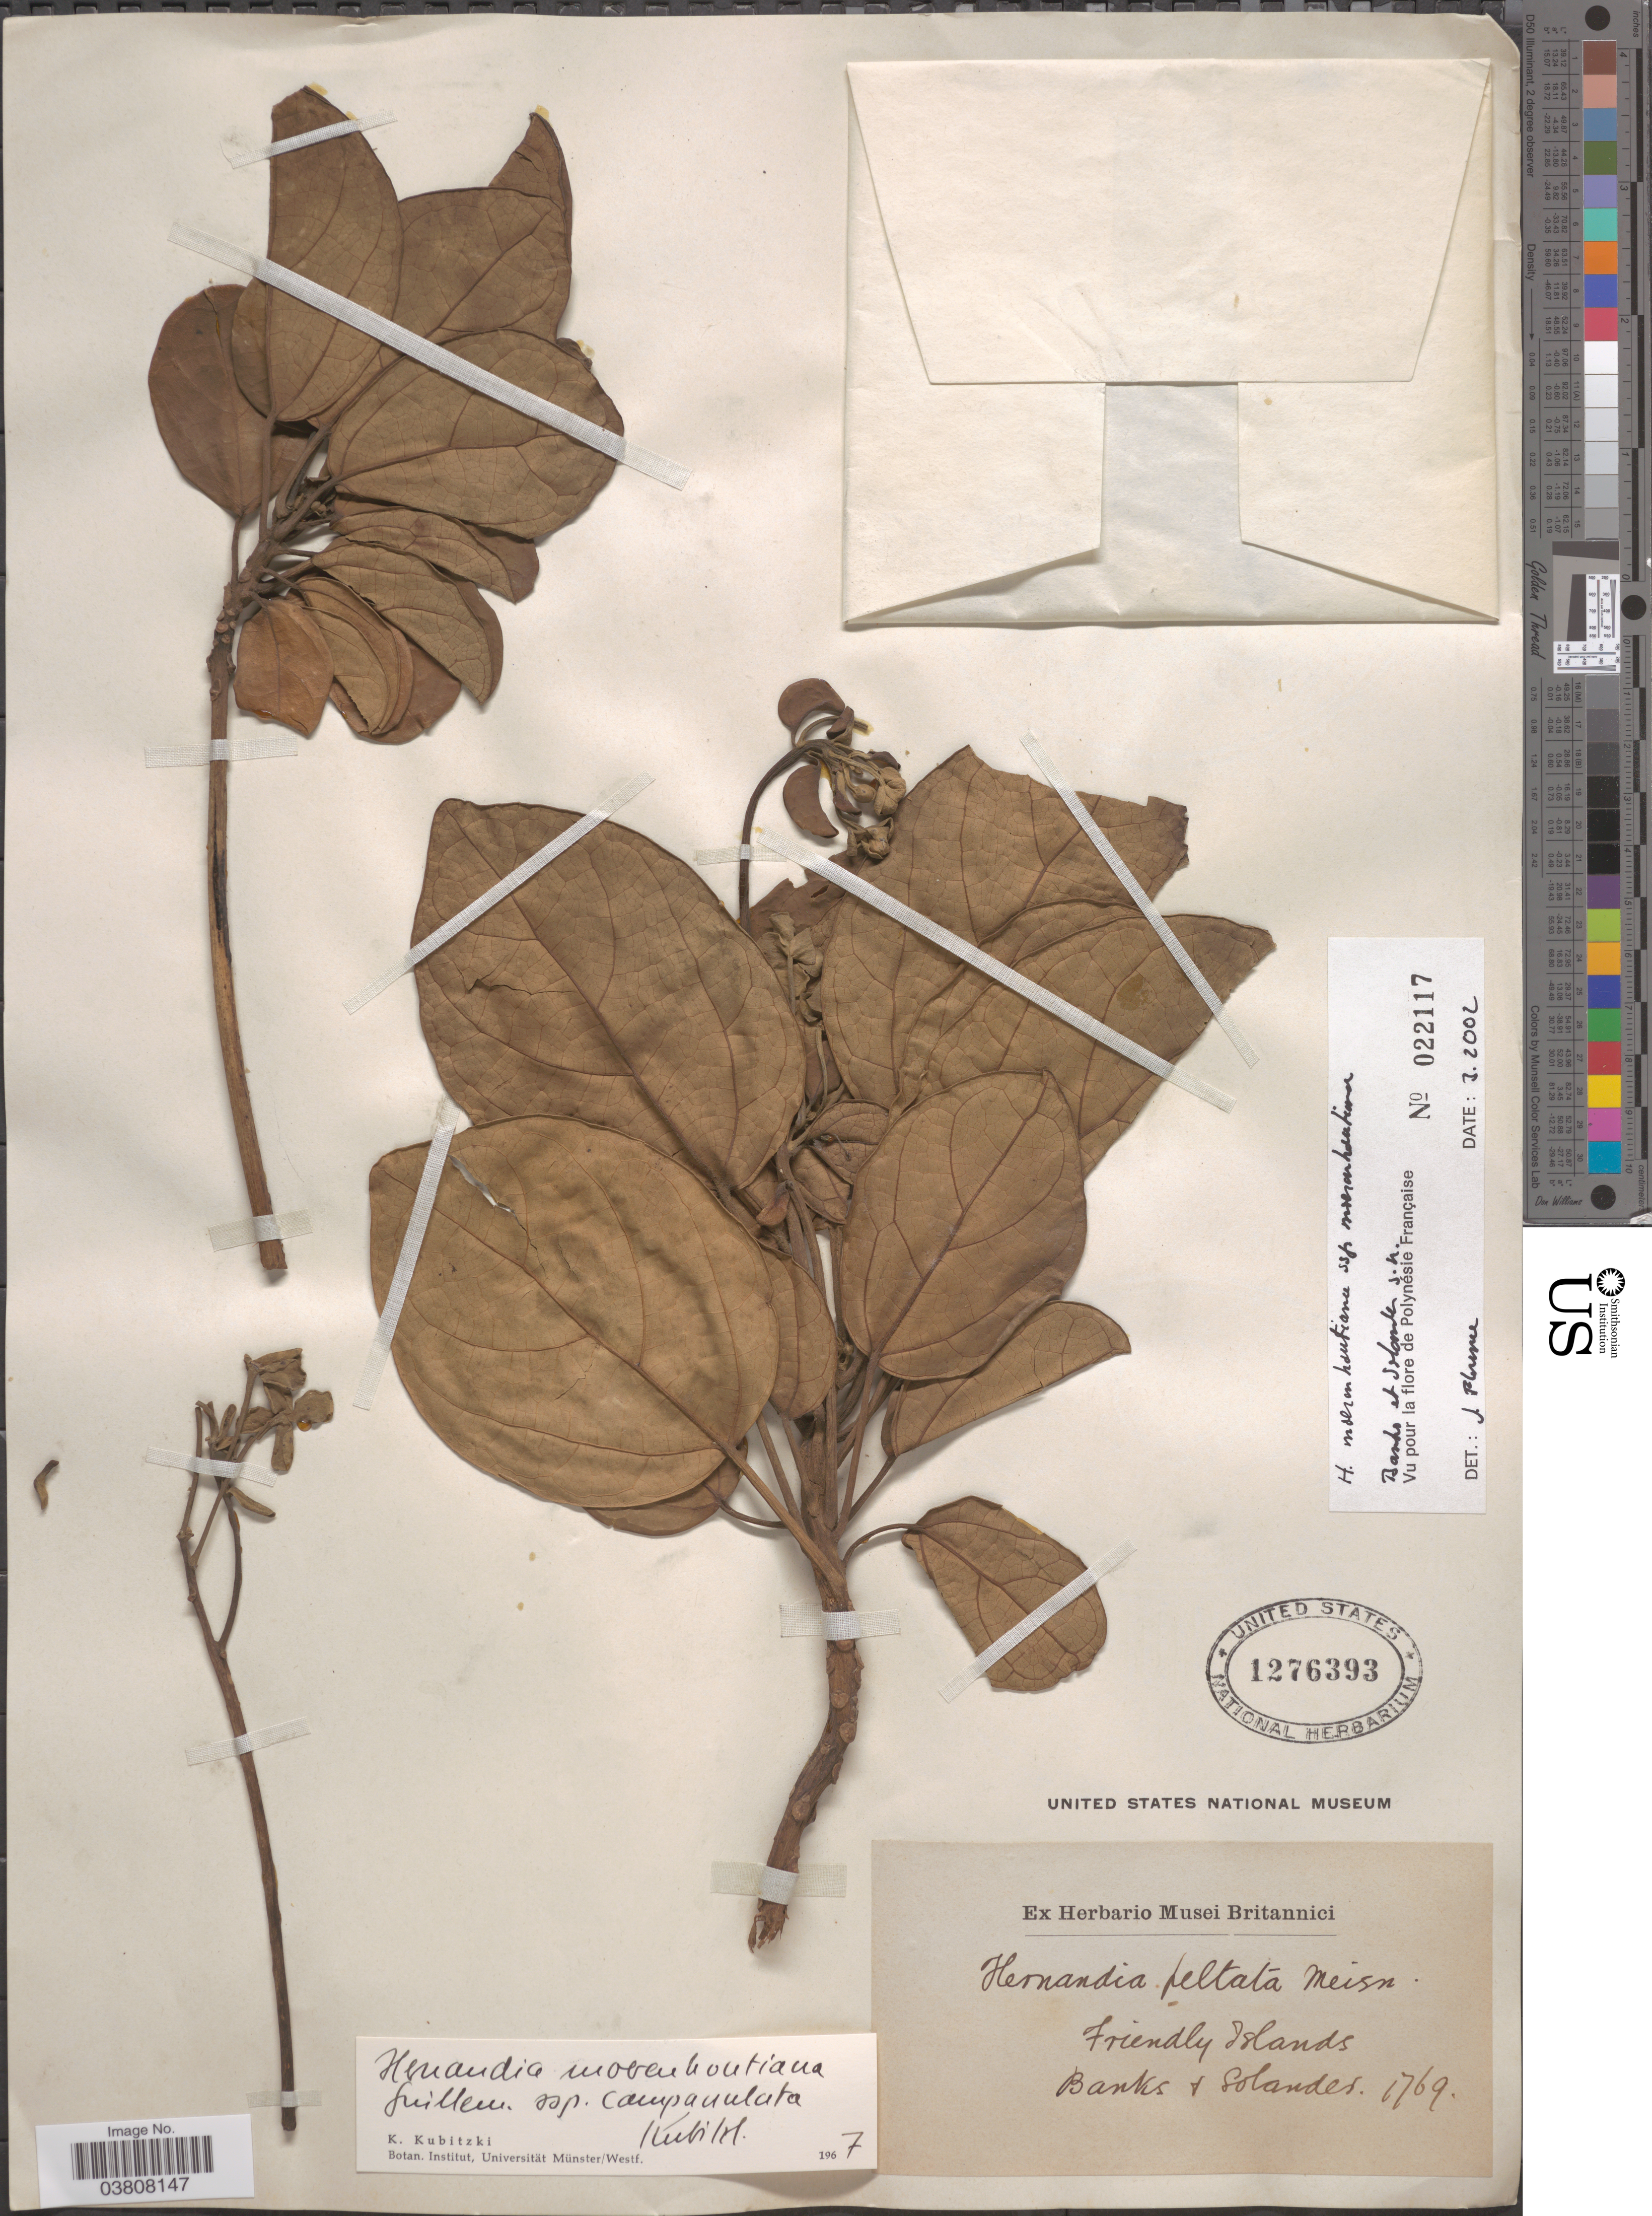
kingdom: Plantae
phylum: Tracheophyta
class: Magnoliopsida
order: Laurales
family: Hernandiaceae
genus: Hernandia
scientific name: Hernandia moerenhoutiana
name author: Guill.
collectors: -- Banks & -- Solander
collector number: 1769 ?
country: Tonga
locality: Friendly Islands.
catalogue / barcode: US 1276393